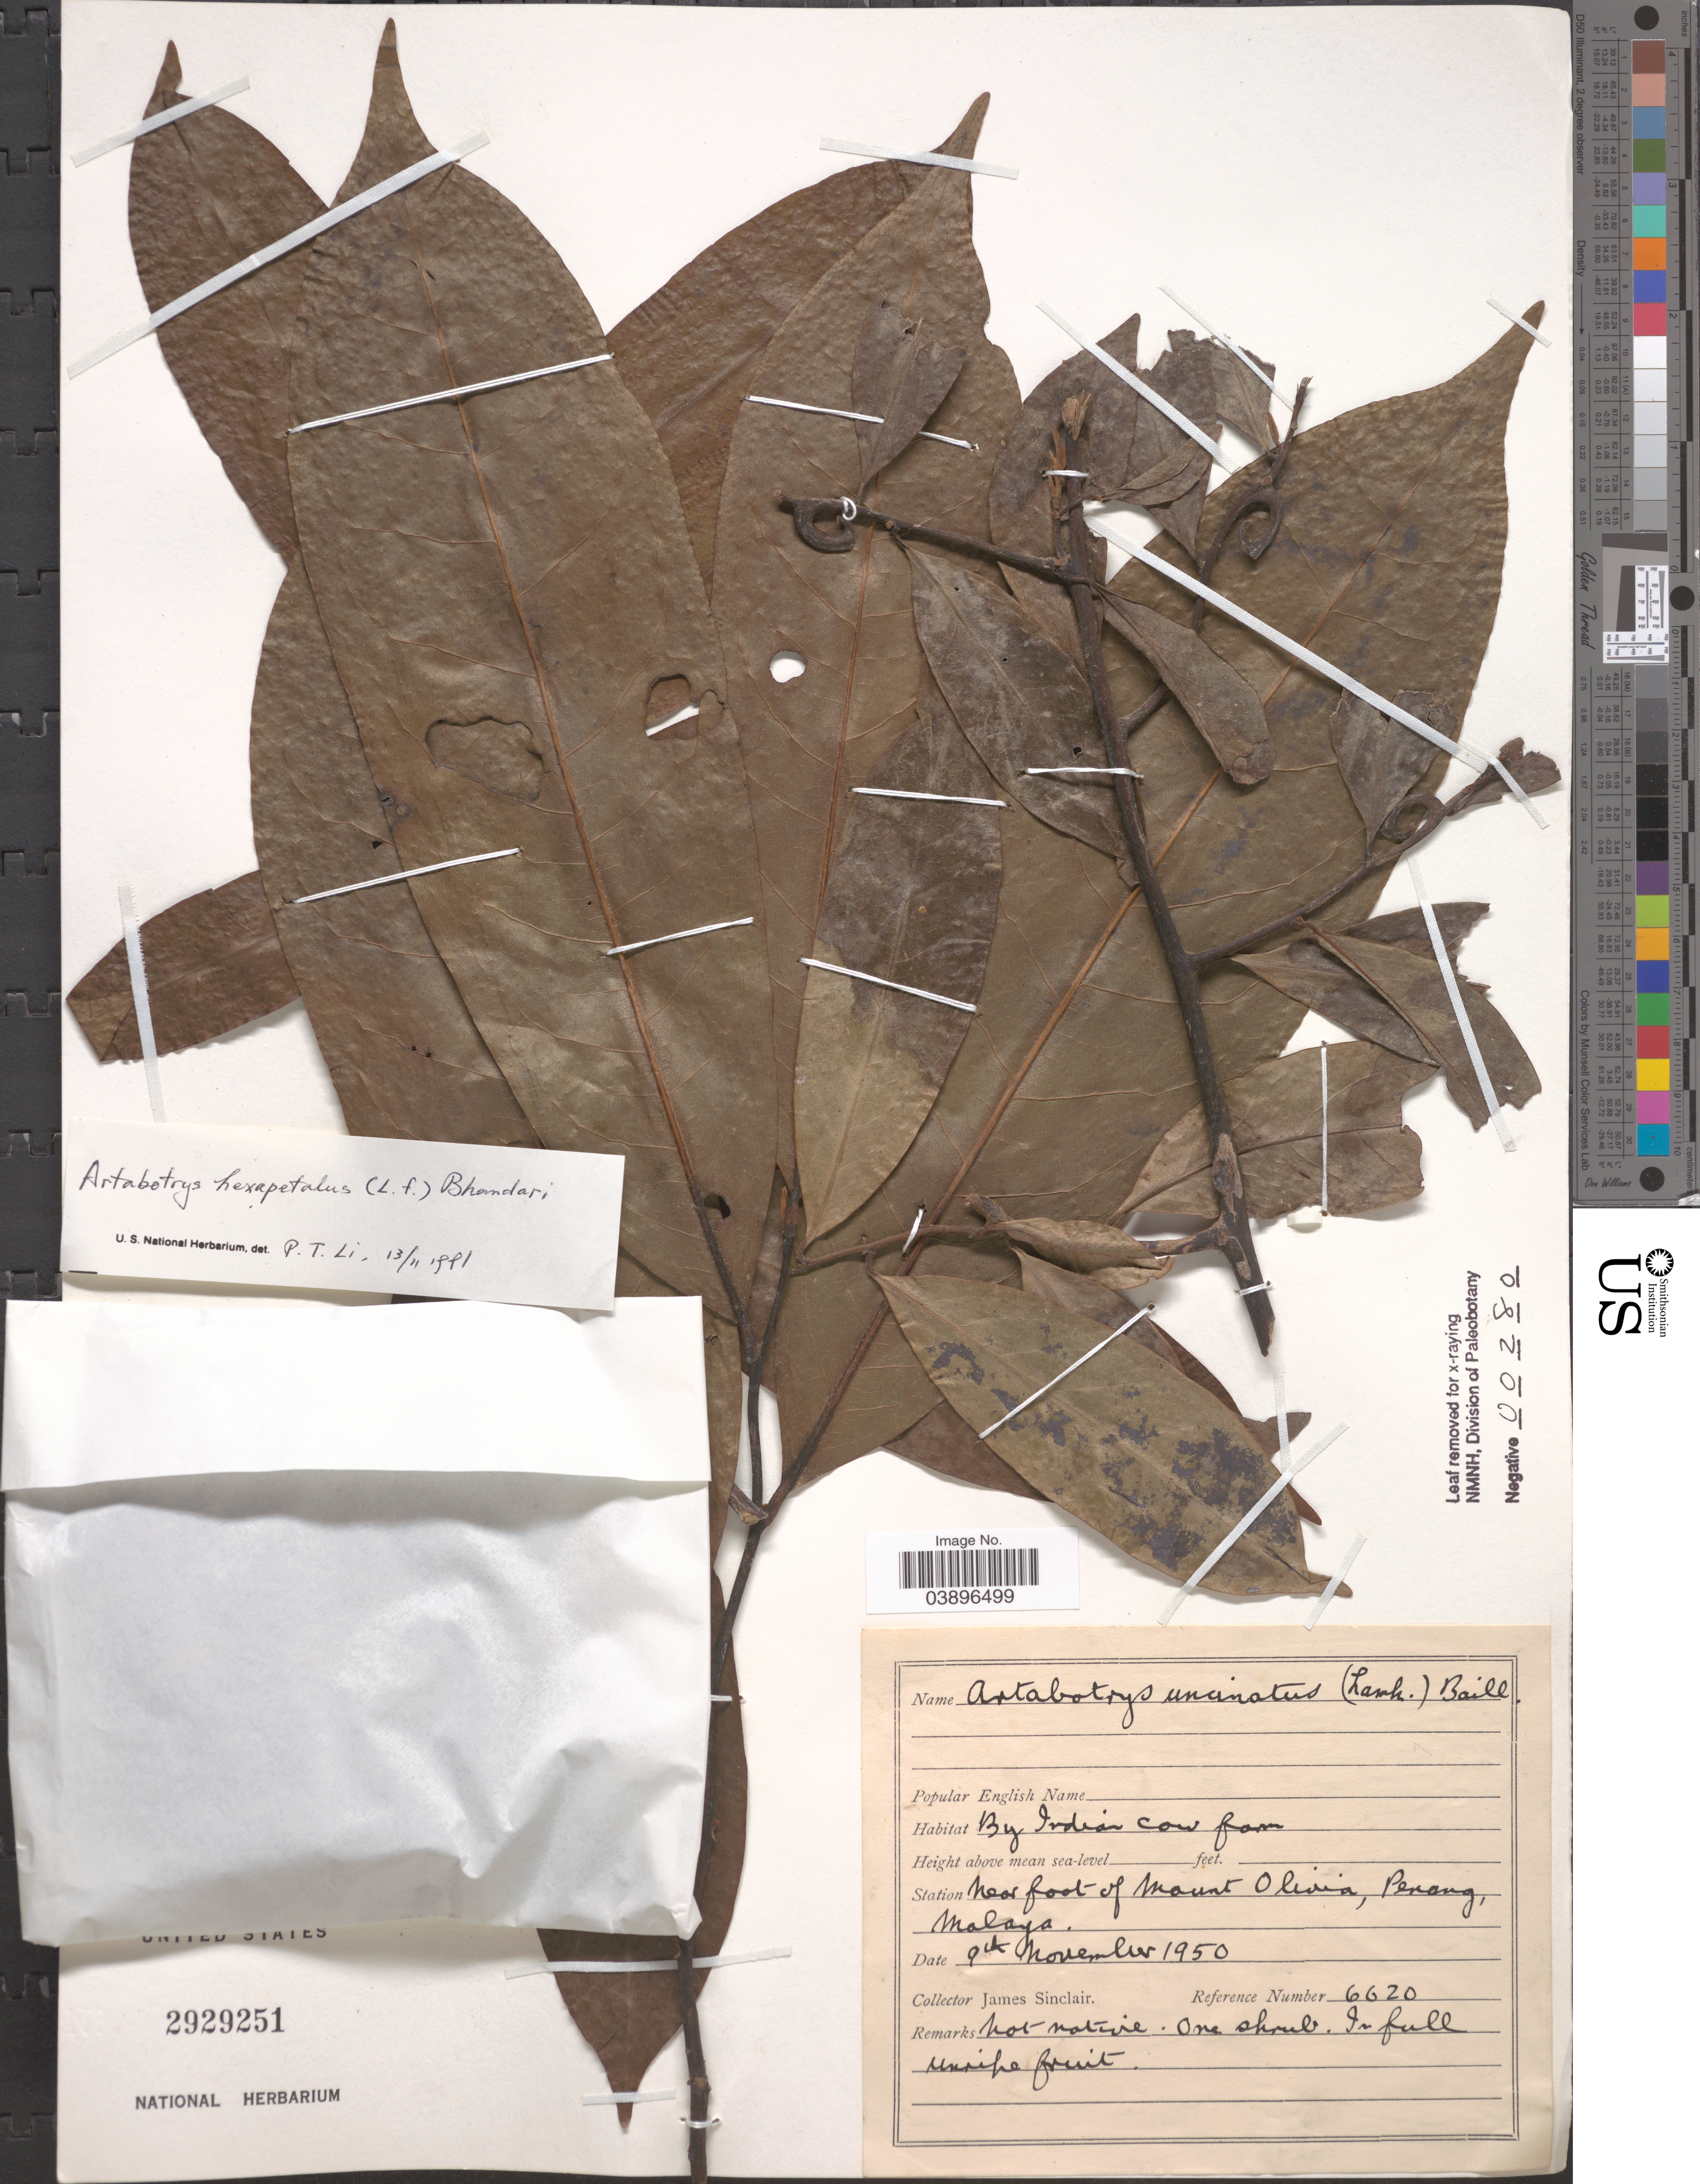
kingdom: Plantae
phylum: Tracheophyta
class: Magnoliopsida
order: Magnoliales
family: Annonaceae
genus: Artabotrys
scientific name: Artabotrys uncinatus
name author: (Lam.) Merr.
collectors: J. Sinclair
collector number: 6620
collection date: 1950-11-09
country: Malaysia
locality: Station Near foot of Mount Olivia, Penang, Malaya.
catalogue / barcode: US 2929251